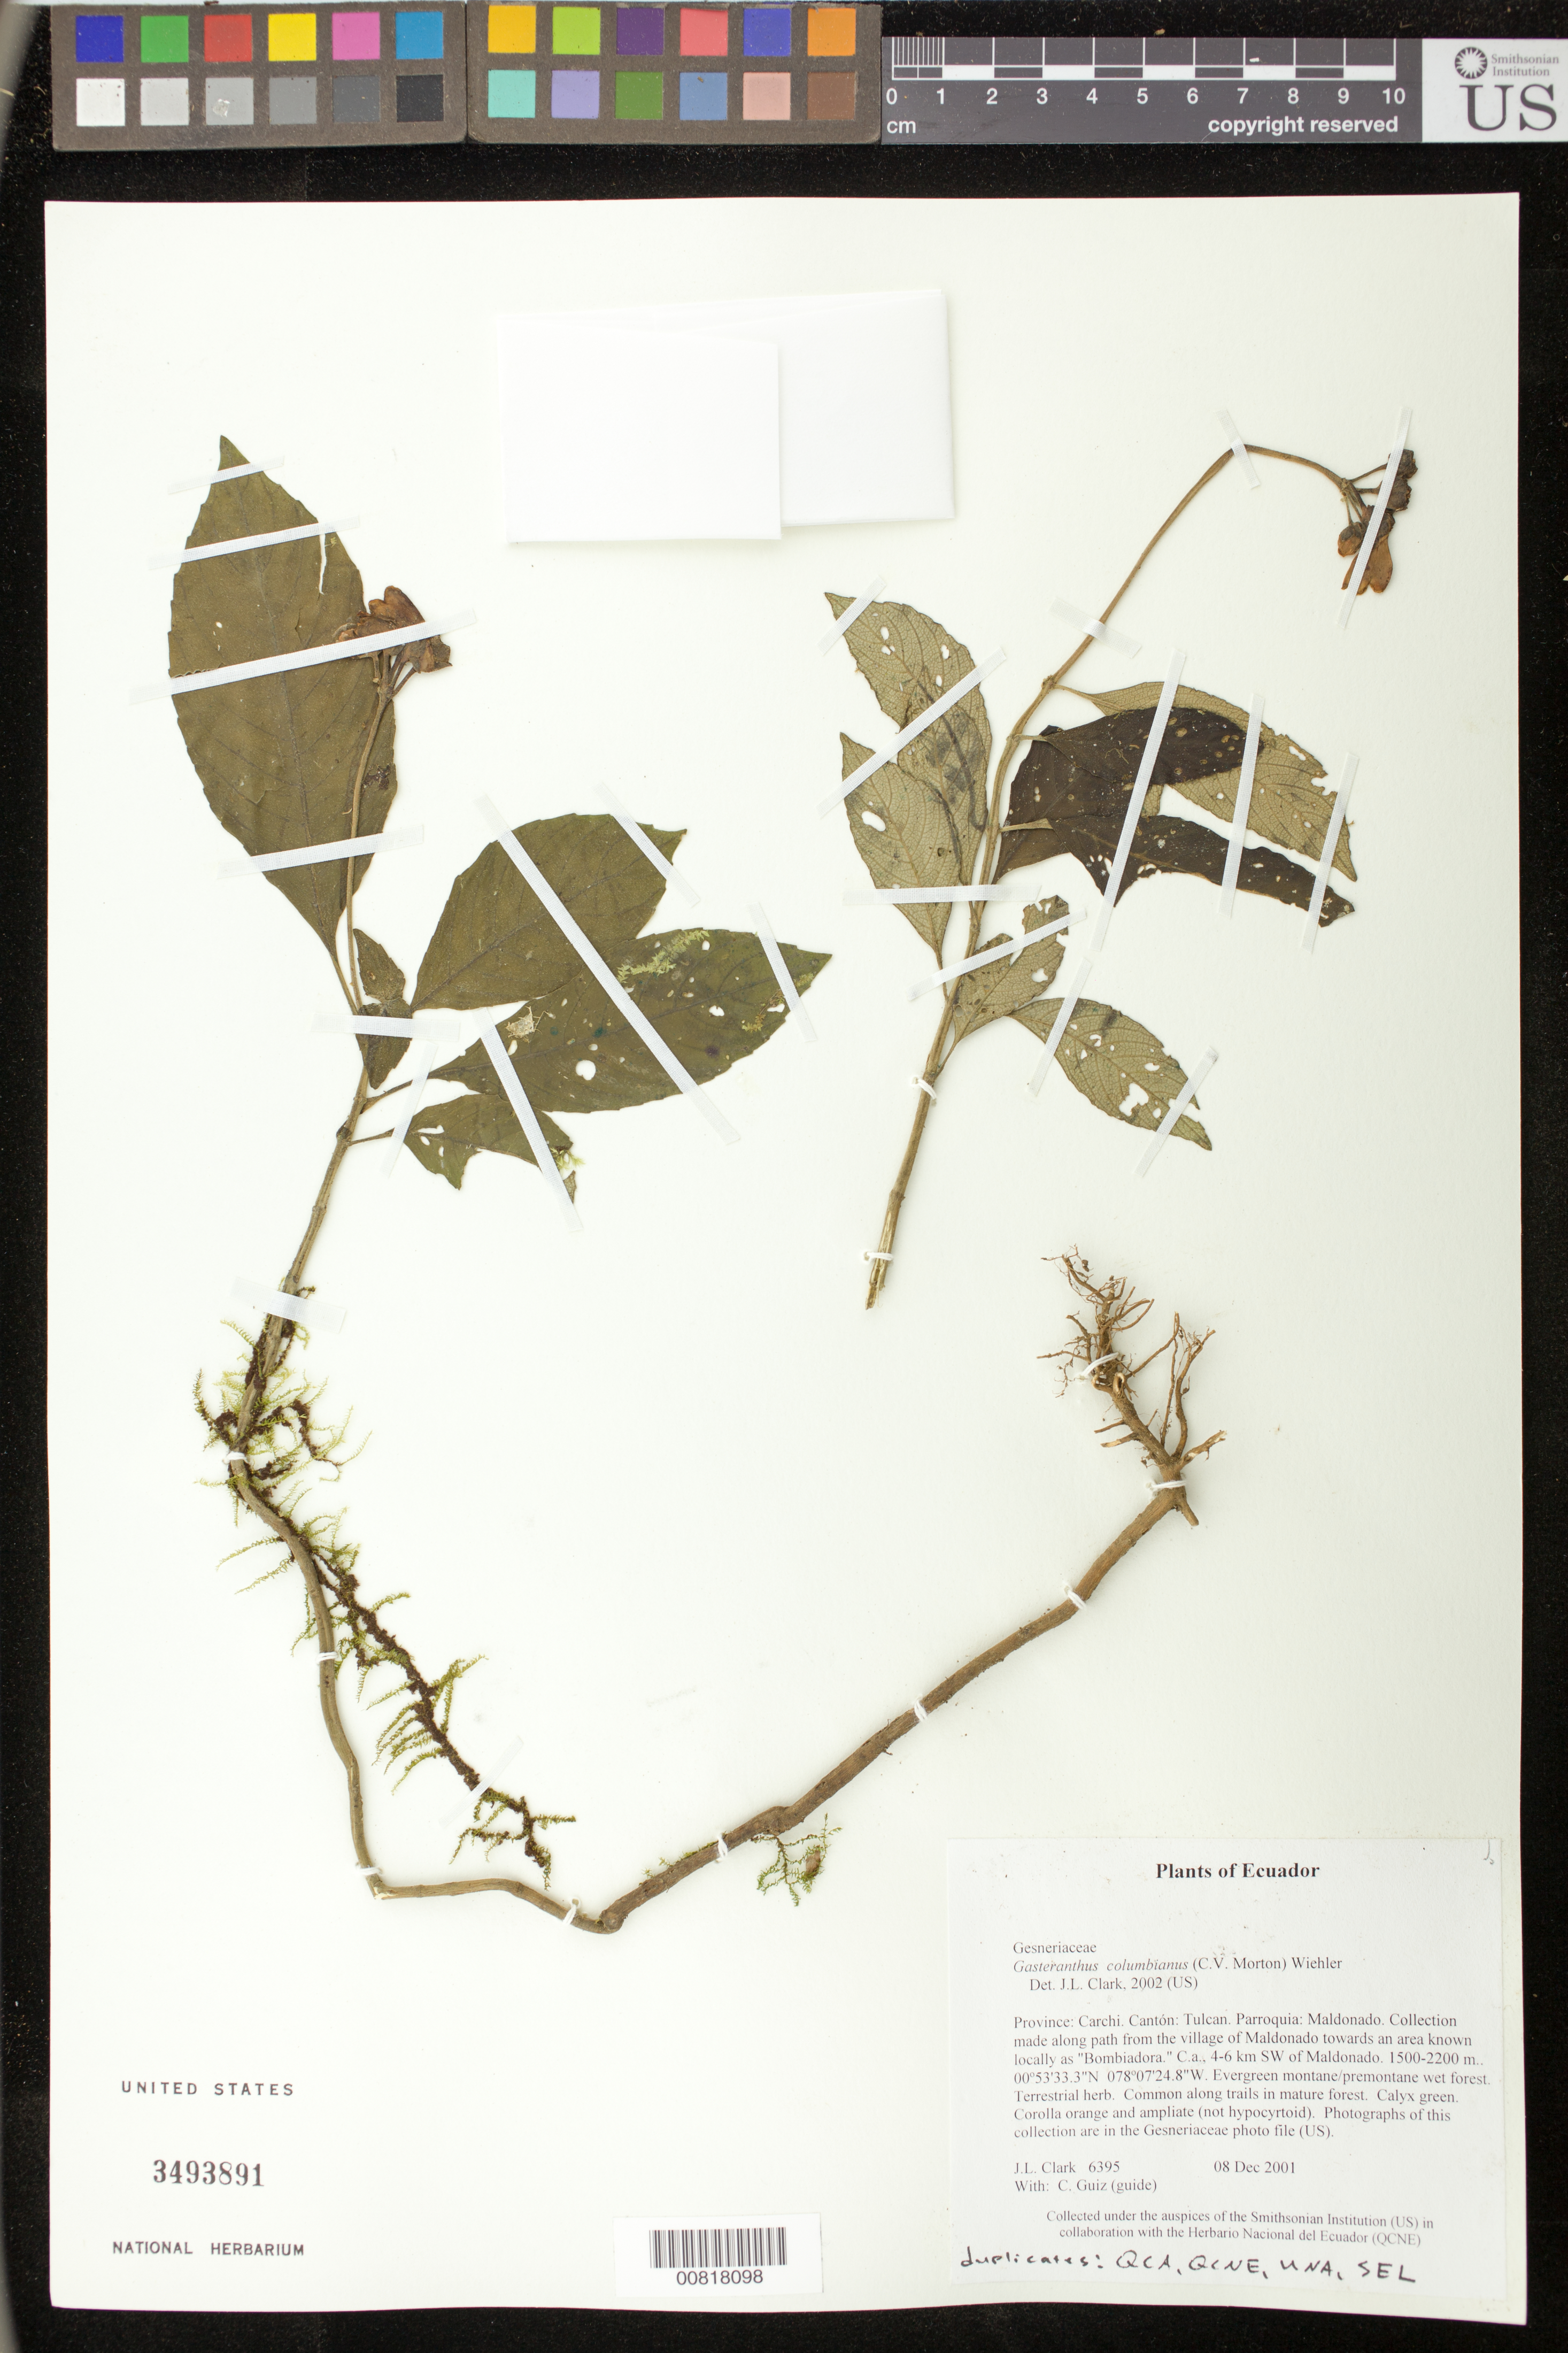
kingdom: Plantae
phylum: Tracheophyta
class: Magnoliopsida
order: Lamiales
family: Gesneriaceae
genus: Gasteranthus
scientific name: Gasteranthus columbianus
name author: (C.V. Morton) Wiehler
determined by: Clark, J. L., (SEL), The Marie Selby Botanical Garden (UNITED STATES)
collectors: J. L. Clark & C. Guiz (guide)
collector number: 6395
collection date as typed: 08 Dec 2001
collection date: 2001-12-08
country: Ecuador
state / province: Carchi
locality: Tulcan. Parroquia: Maldonado. Collection made along path from the village of Maldonado towards an area known locally as "Bombiadora." C.a., 4-6 km SW of Maldonado.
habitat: Evergreen montane/premontane wet forest.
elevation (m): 1500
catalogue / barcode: US 3493891